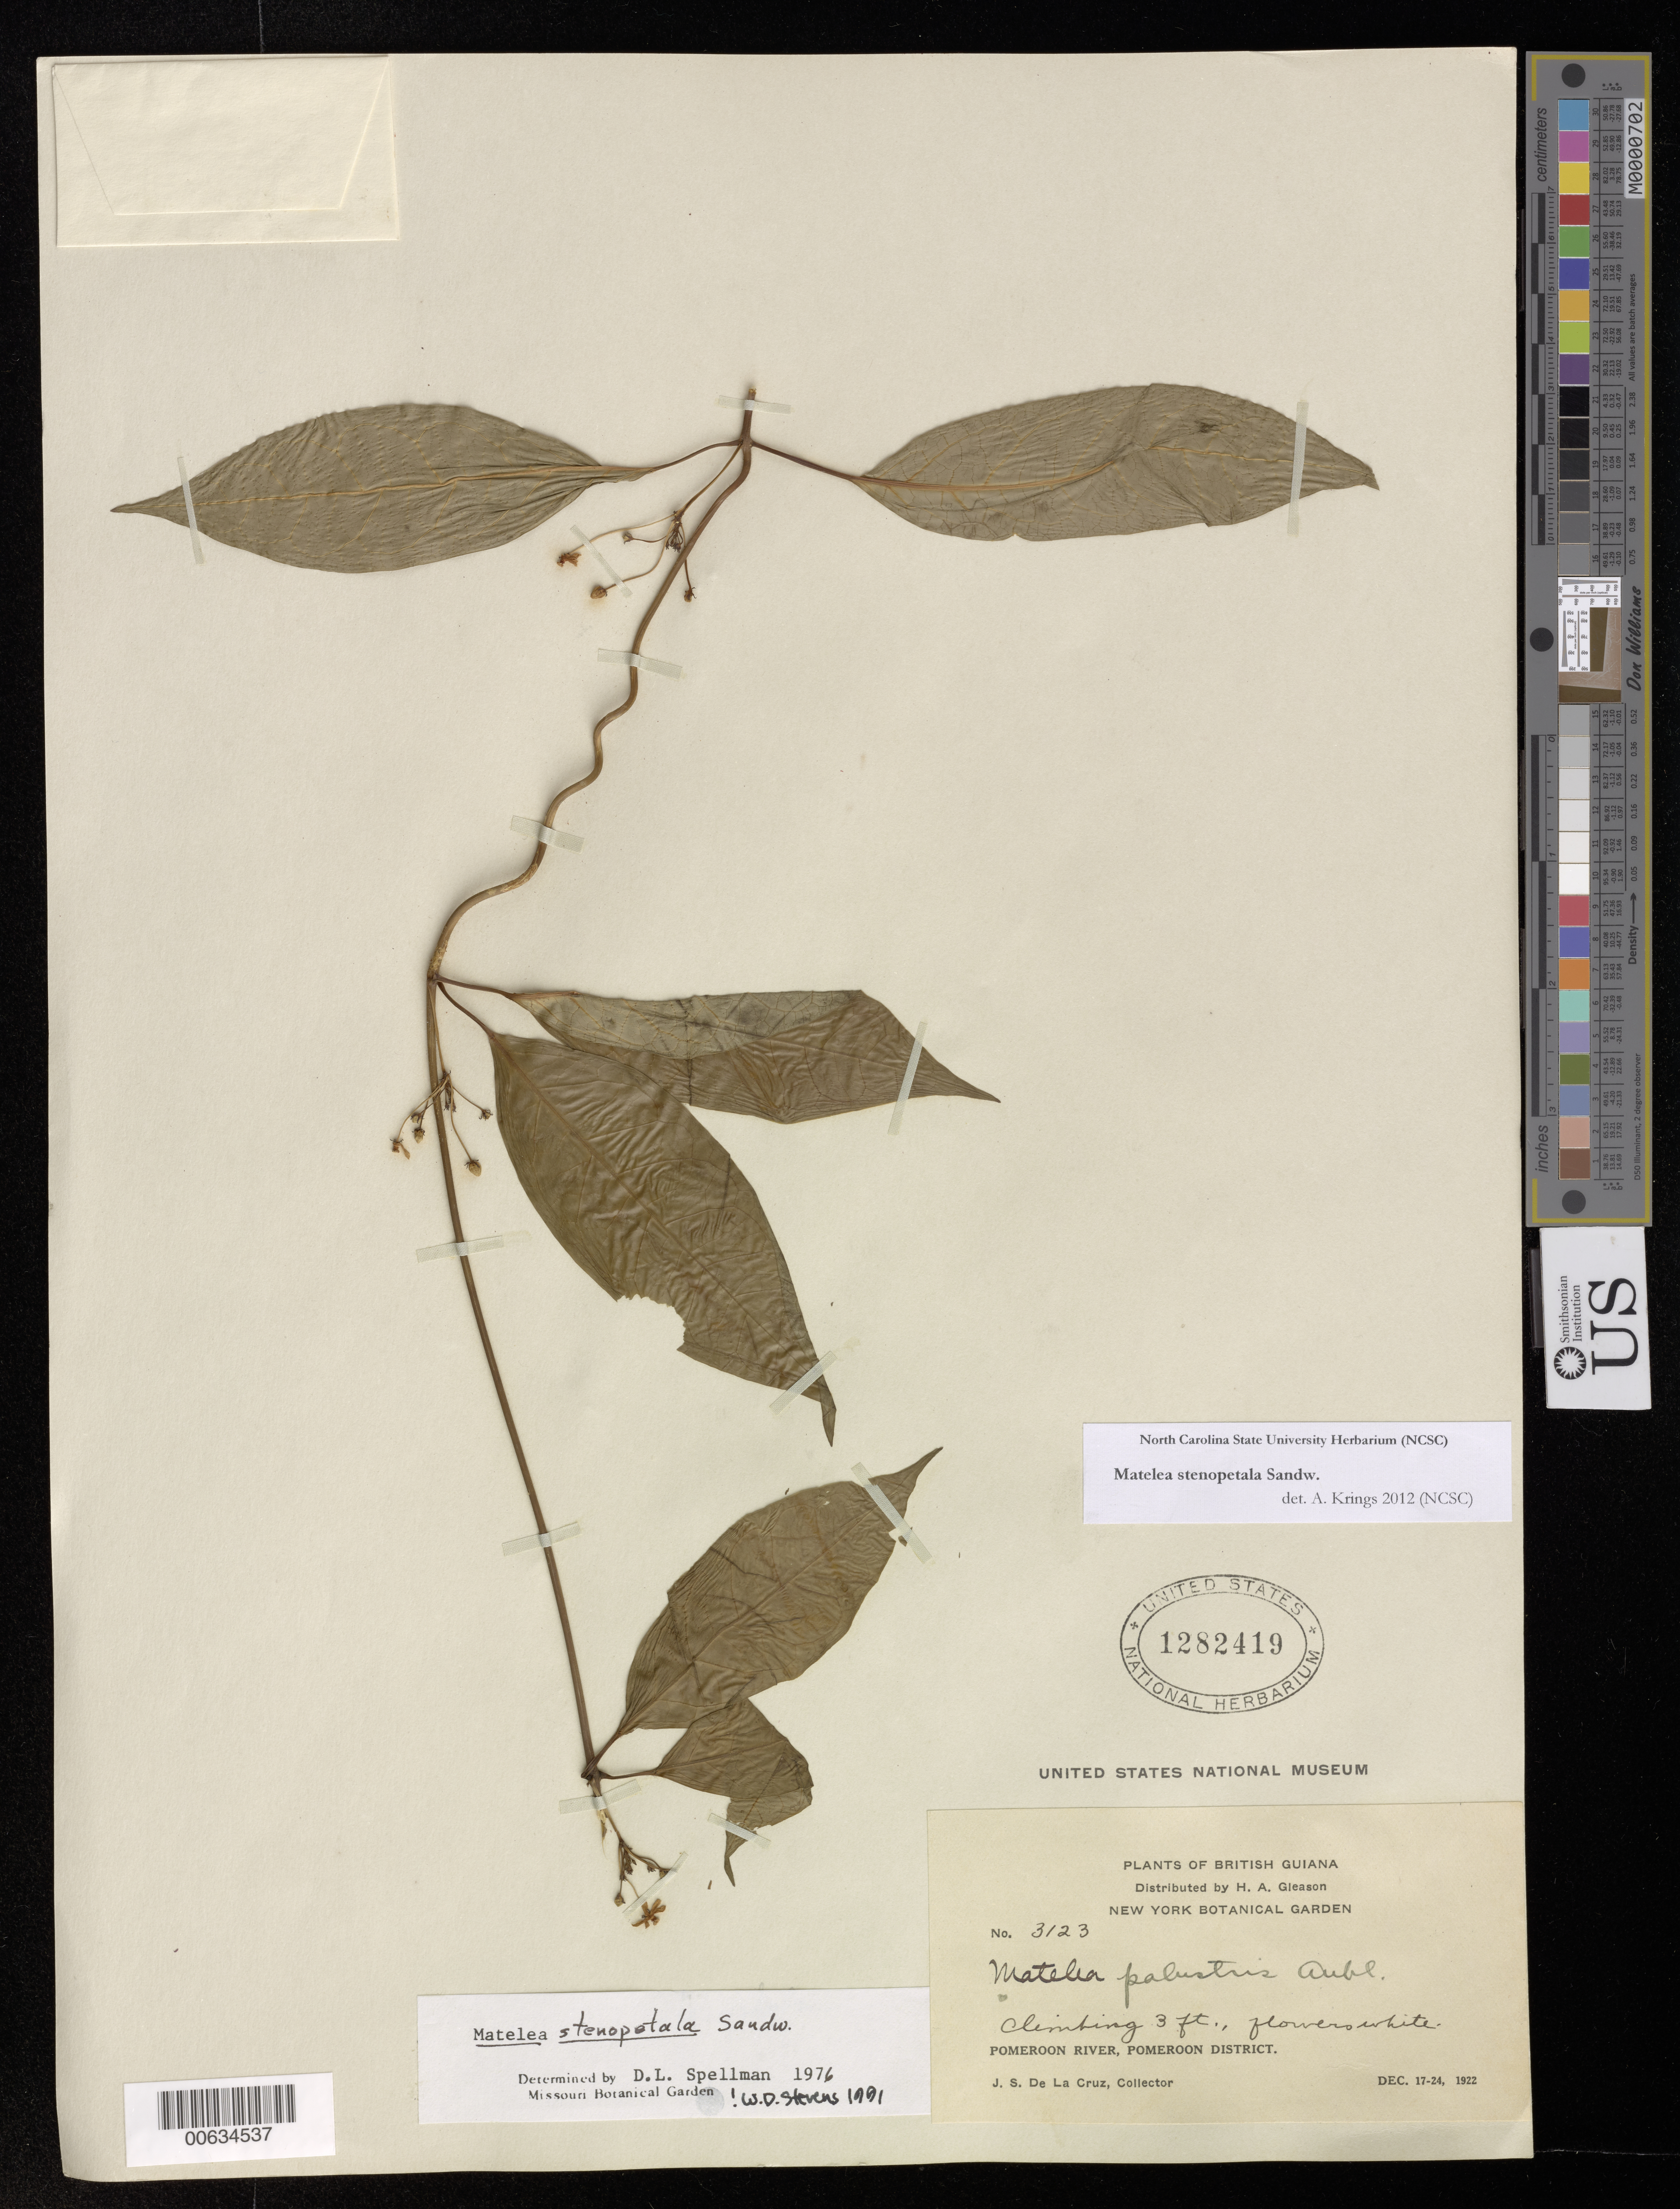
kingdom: Plantae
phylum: Tracheophyta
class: Magnoliopsida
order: Gentianales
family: Apocynaceae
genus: Matelea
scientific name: Matelea stenopetala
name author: Sandwith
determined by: Stevens, W. Douglas, Missouri Botanical Garden (MO)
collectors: J. S. de la Cruz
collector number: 3123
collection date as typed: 17-Dec-22 to 24-Dec-22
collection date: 1922-12-17/1922-12-24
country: Guyana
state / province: Pomeroon-Supenaam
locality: Pomeroon R.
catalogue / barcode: US 1282419